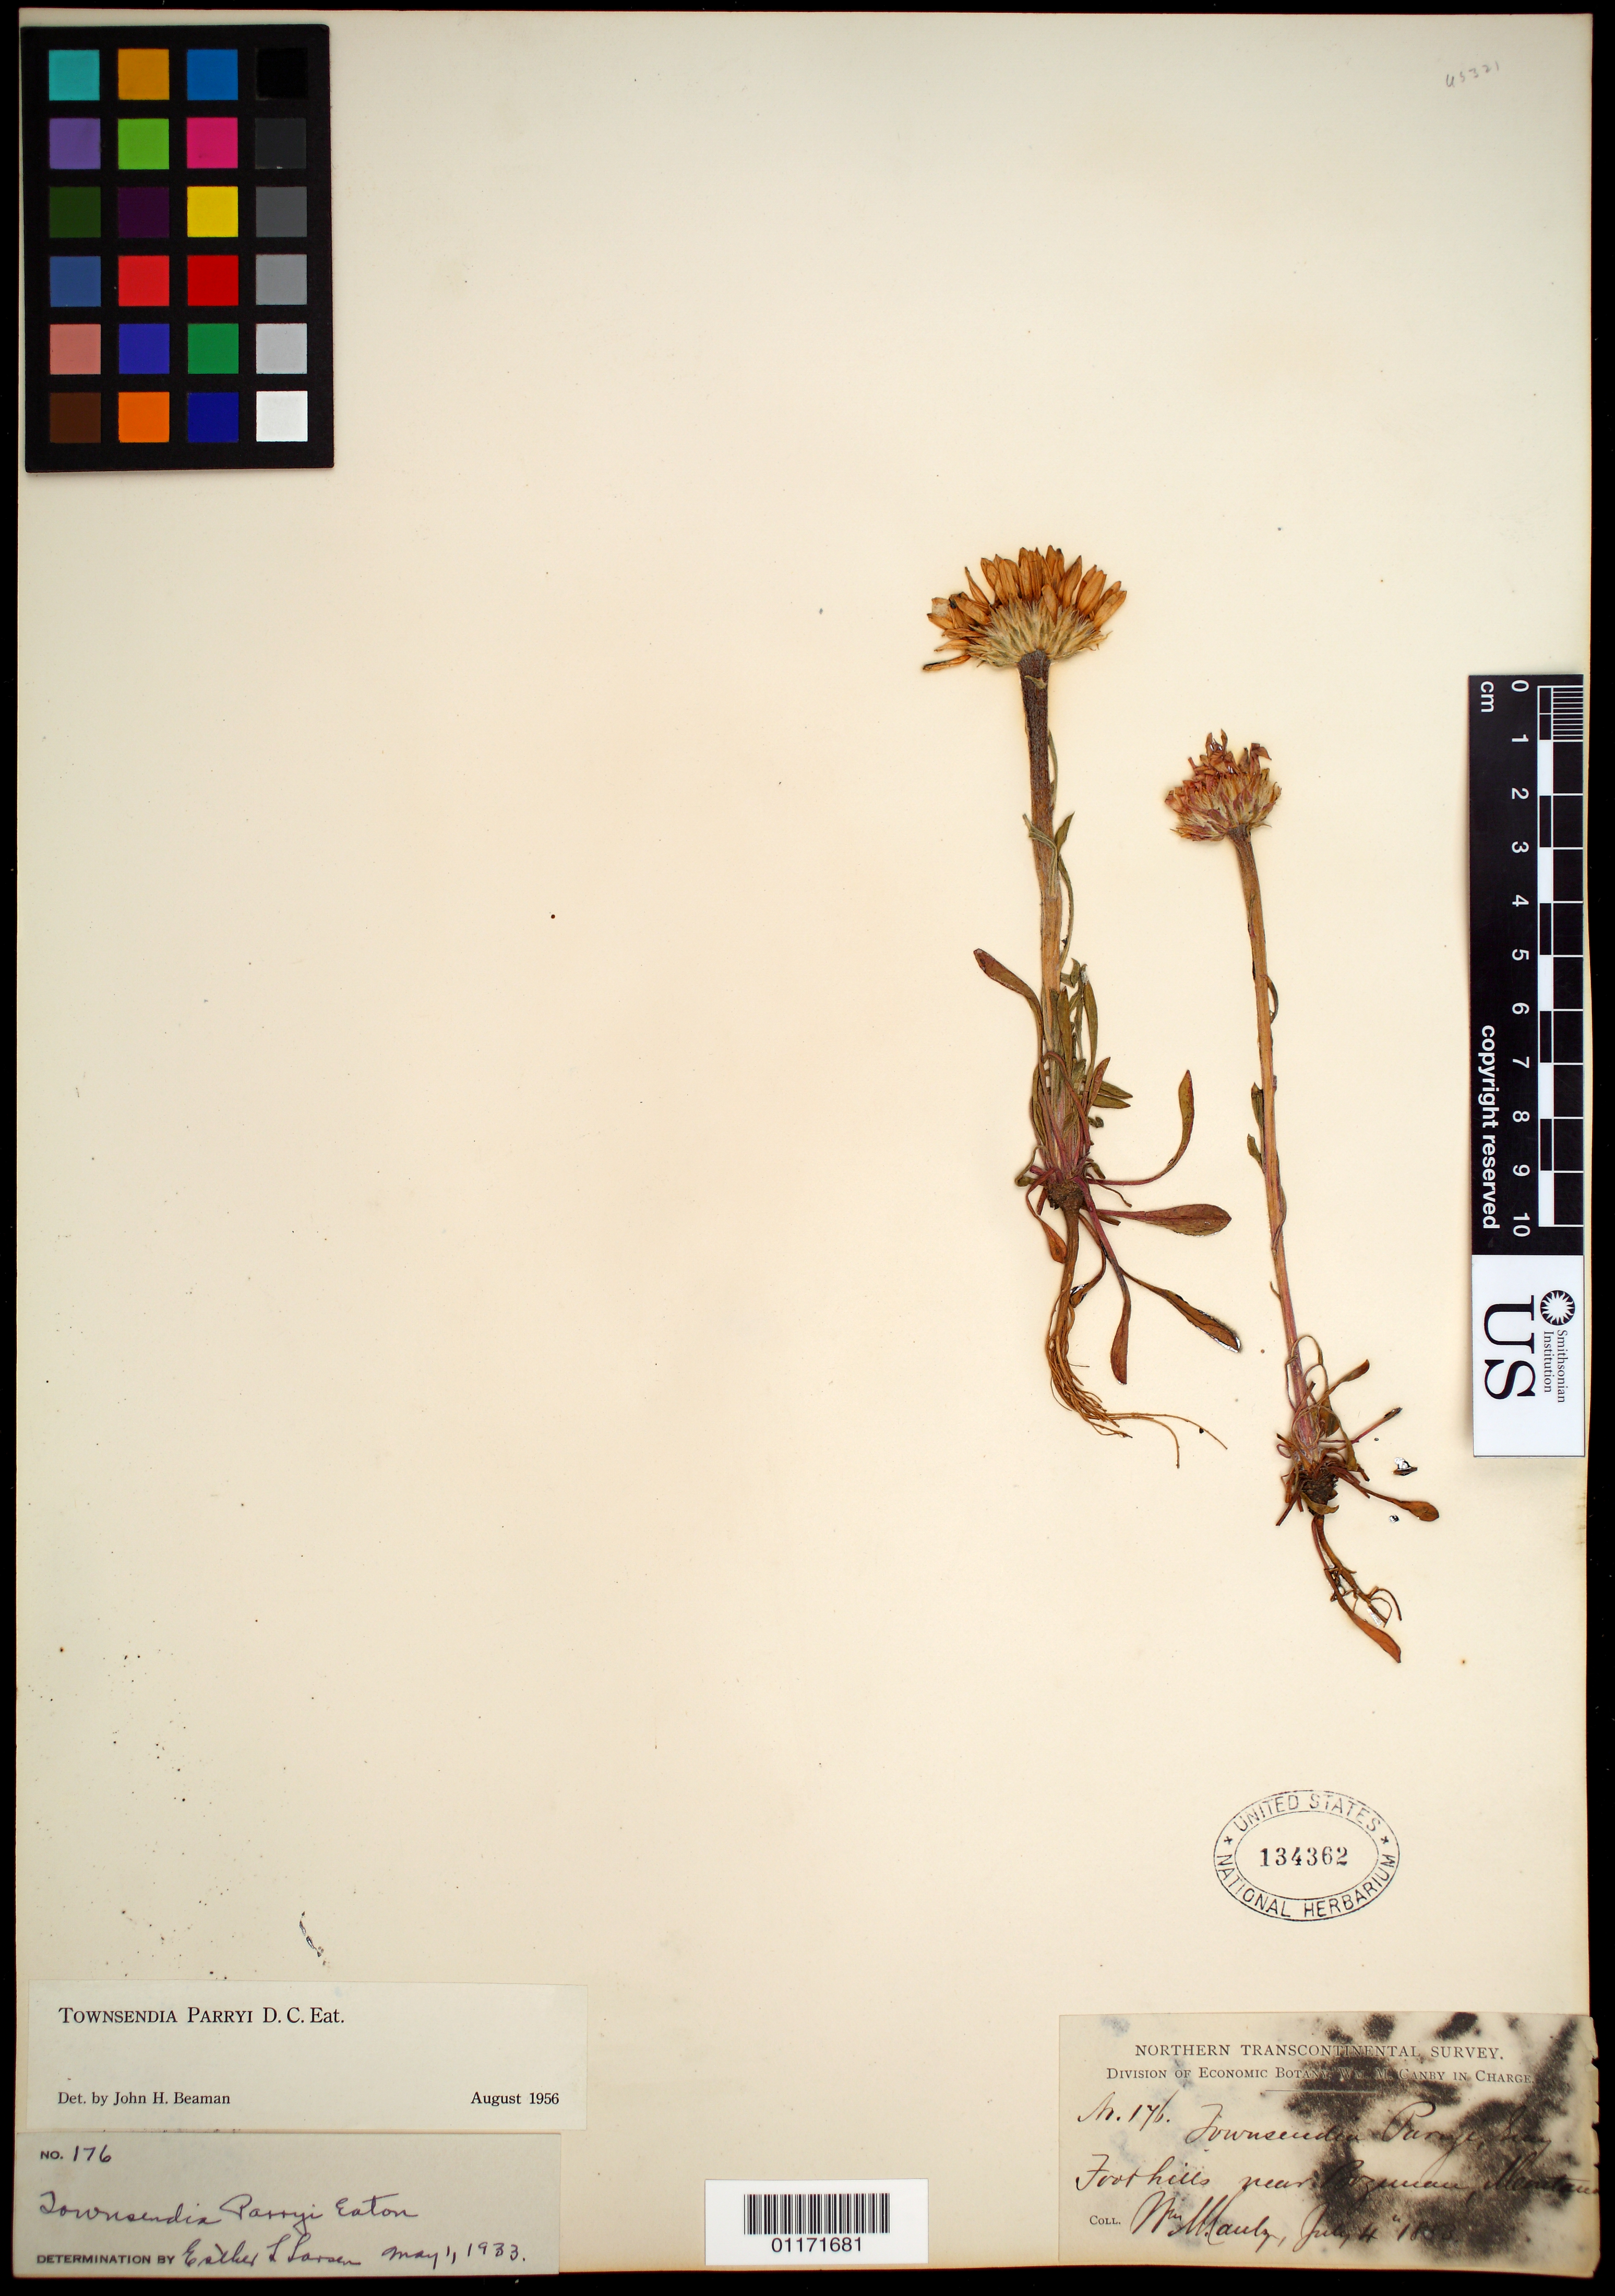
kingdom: Plantae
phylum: Tracheophyta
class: Magnoliopsida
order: Asterales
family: Asteraceae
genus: Townsendia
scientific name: Townsendia parryi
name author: D.C. Eaton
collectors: W. M. Canby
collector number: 176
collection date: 1883-07-04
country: United States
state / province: Montana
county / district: Gallatin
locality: Bozeman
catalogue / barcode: US 134362